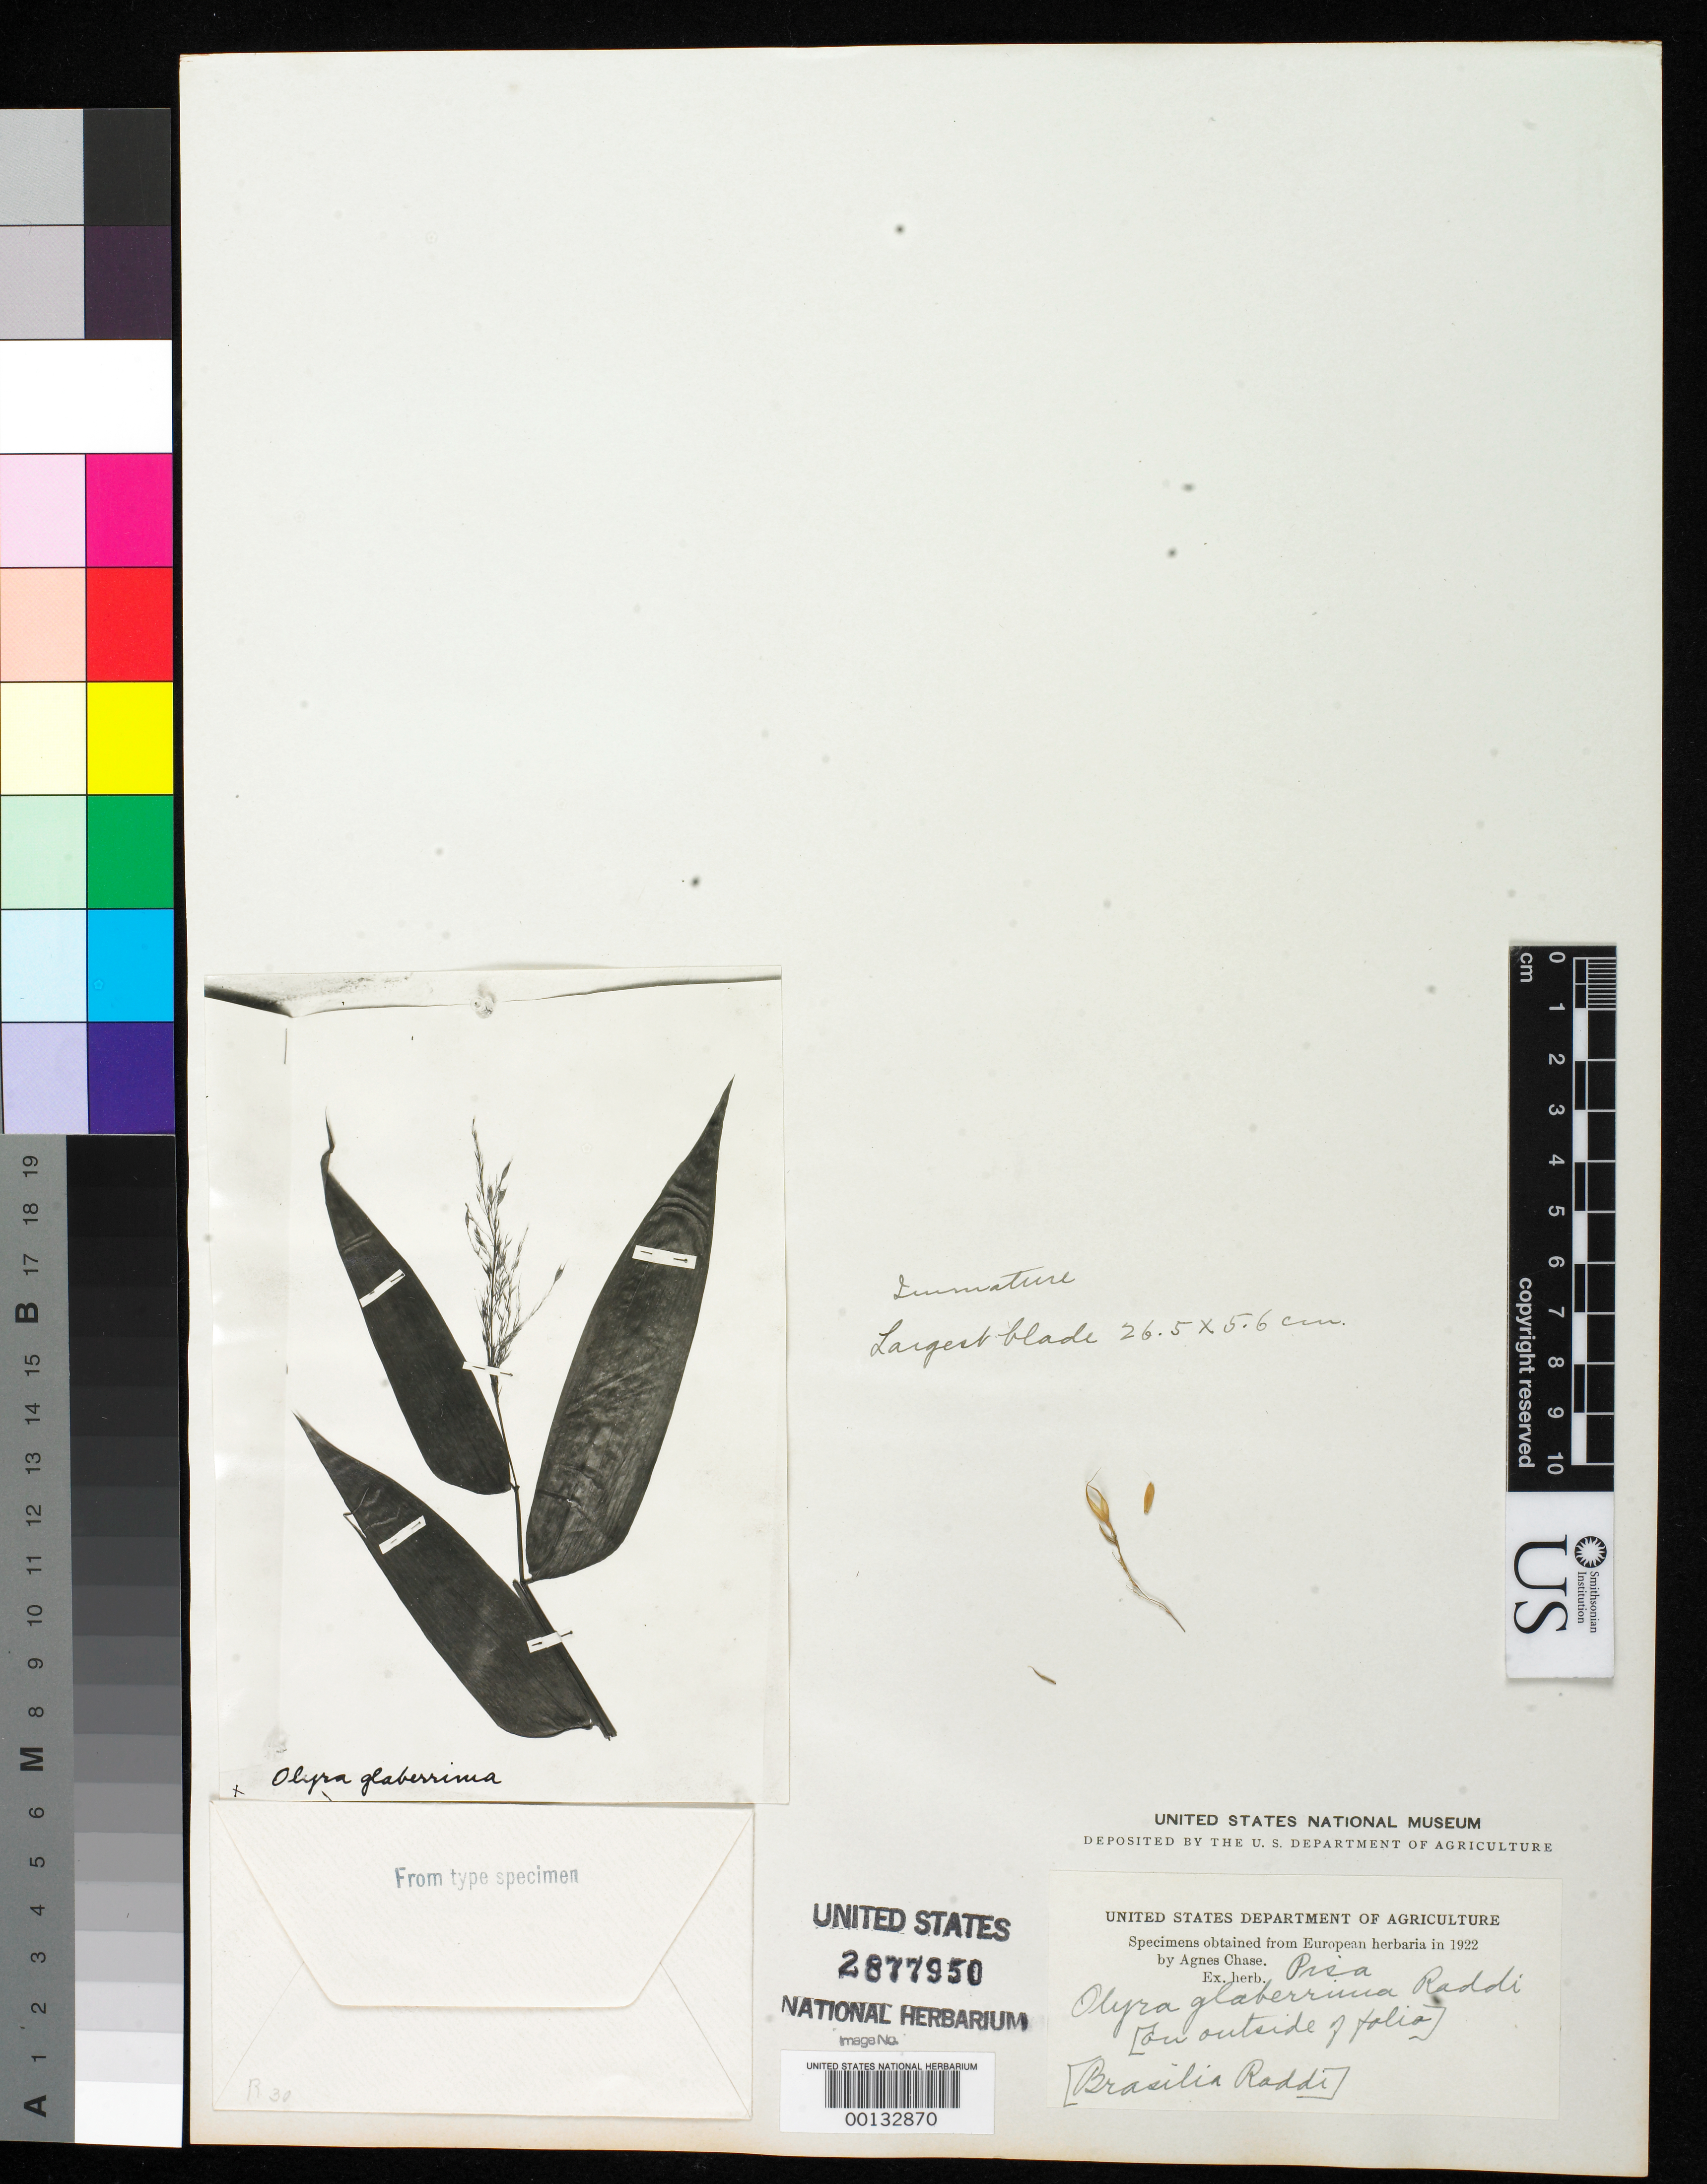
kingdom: Plantae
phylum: Tracheophyta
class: Liliopsida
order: Poales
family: Poaceae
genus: Olyra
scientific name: Olyra glaberrima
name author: Raddi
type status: Type Collection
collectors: G. Raddi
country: Brazil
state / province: Minas Gerais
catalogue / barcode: US 2877950